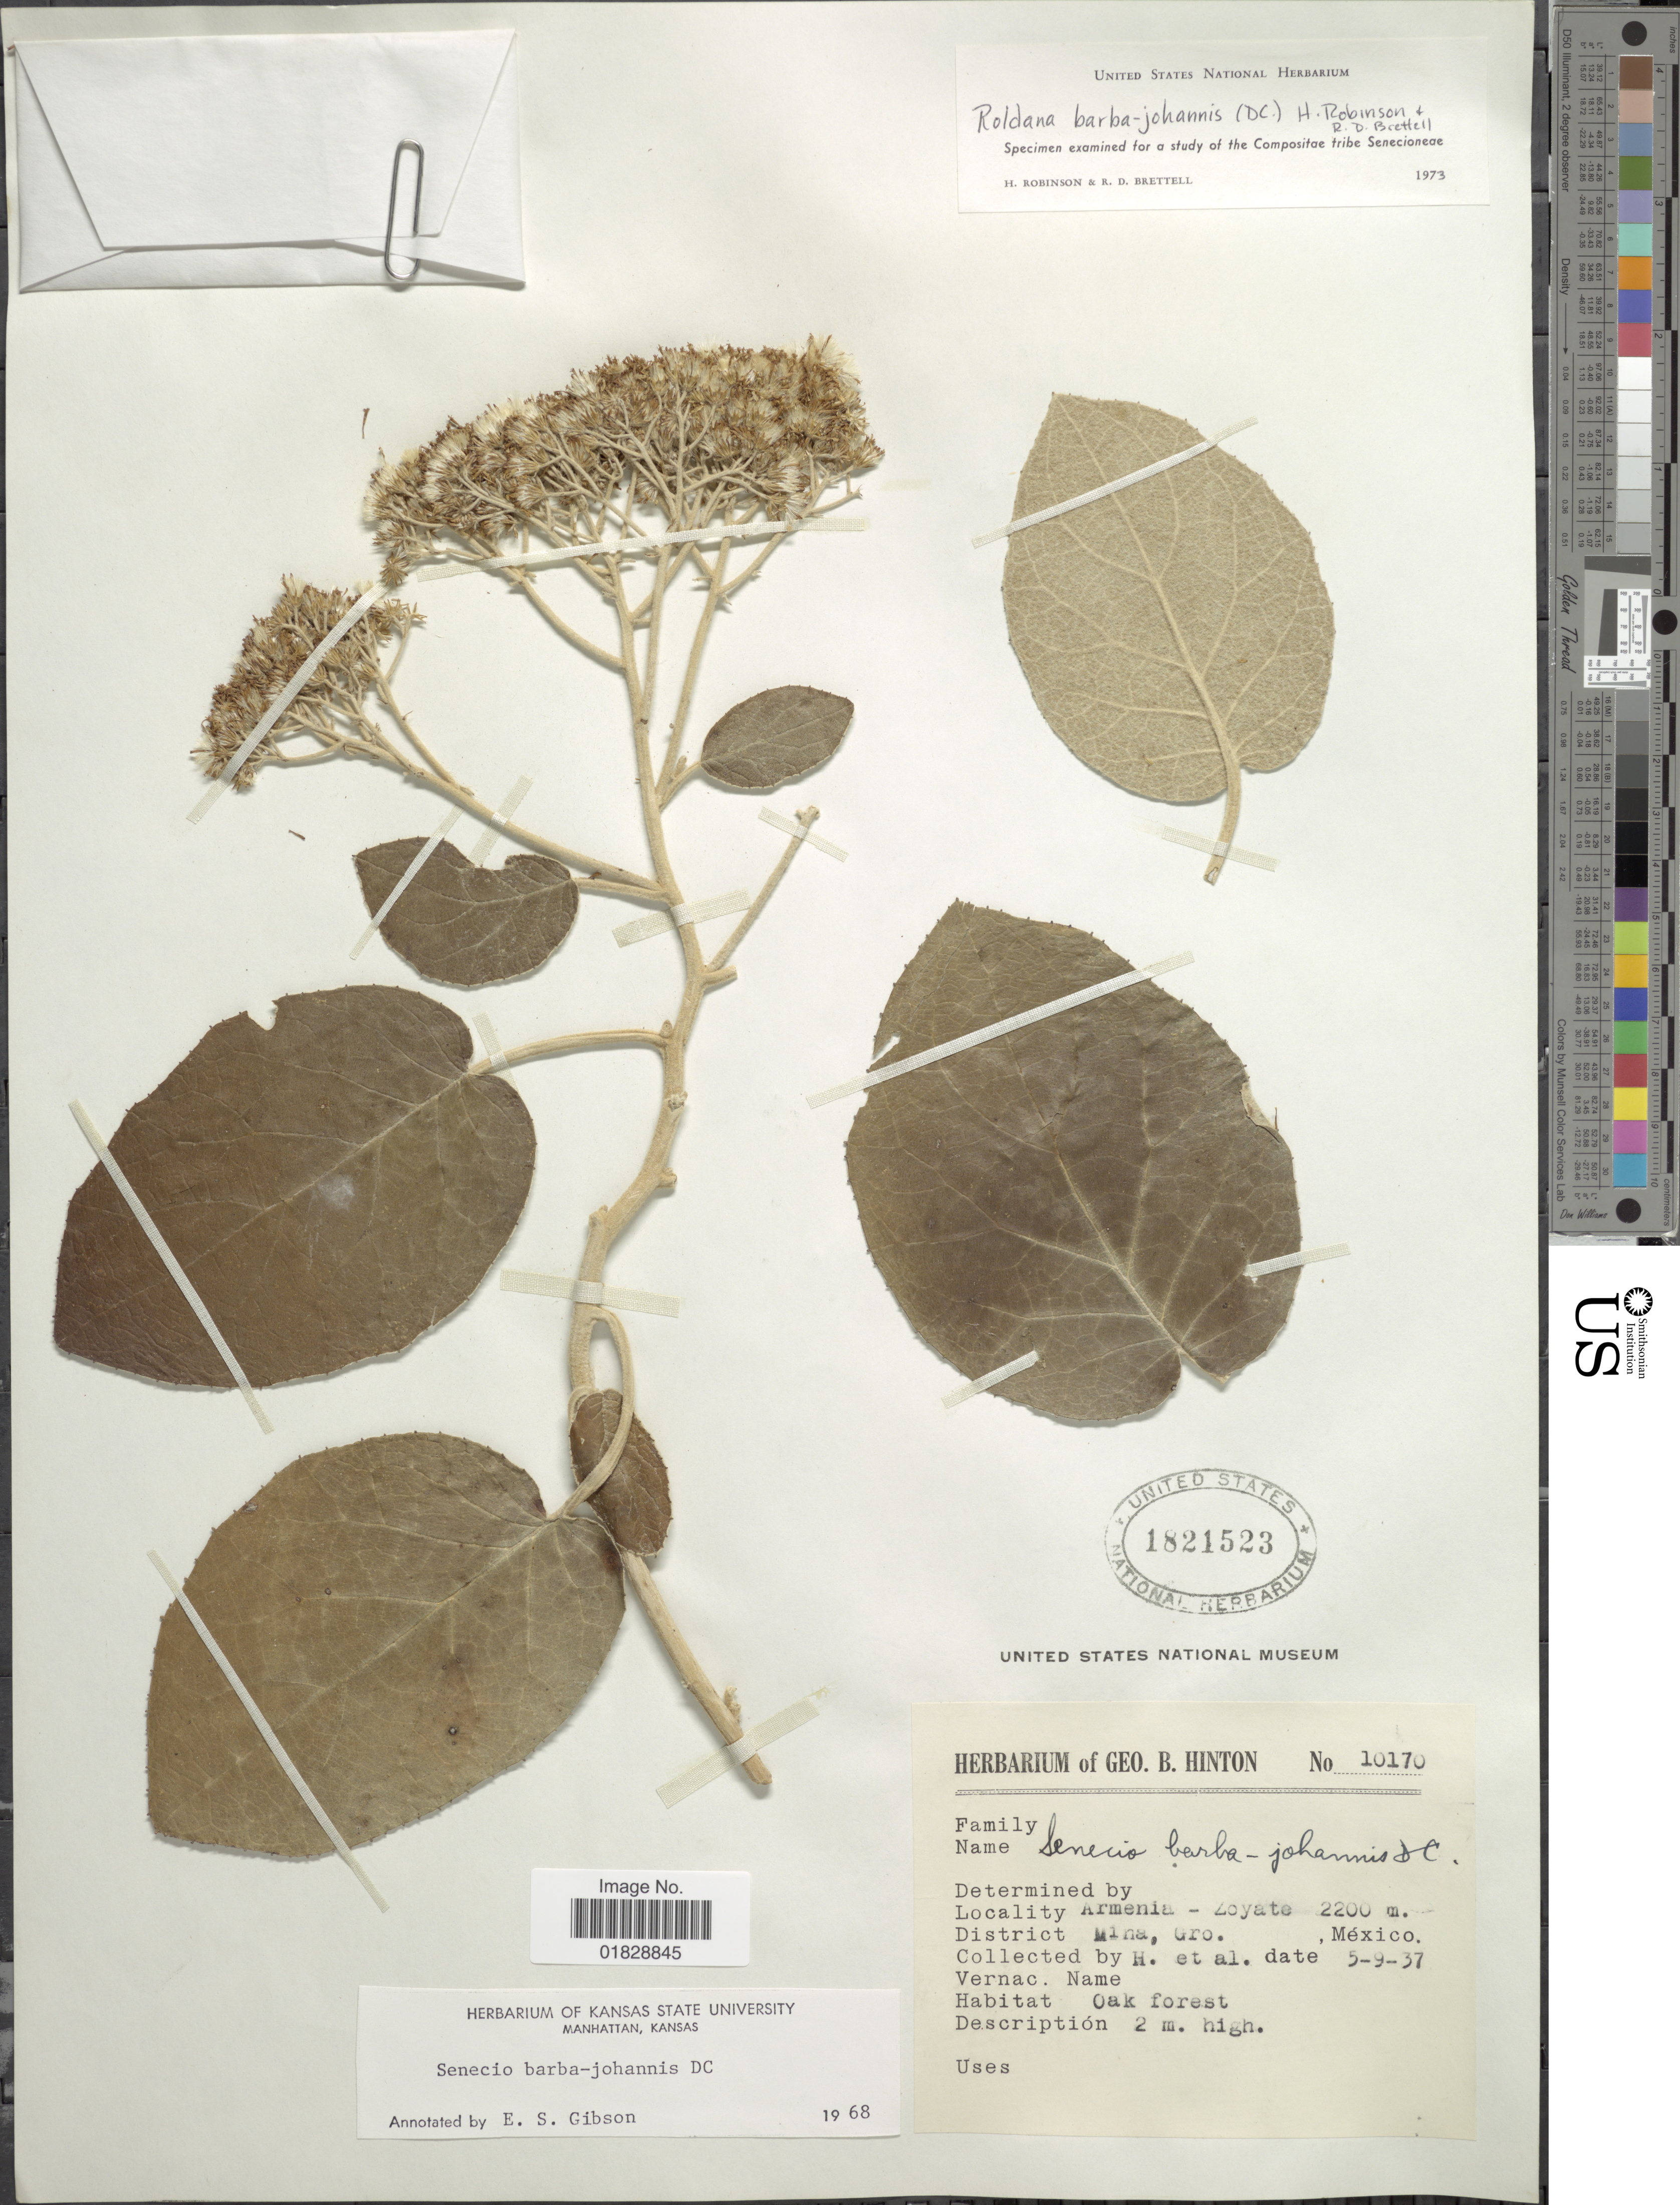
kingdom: Plantae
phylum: Tracheophyta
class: Magnoliopsida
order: Asterales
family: Asteraceae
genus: Roldana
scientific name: Roldana barba-johannis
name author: (DC.) H. Rob. & Brettell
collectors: G. B. Hinton & et al.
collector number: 10170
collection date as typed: Transcribed d/m/y: 9/5/37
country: Mexico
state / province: Guerrero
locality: Armenia - Zoyate. District Mina, Gro., México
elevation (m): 2200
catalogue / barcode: US 1821523